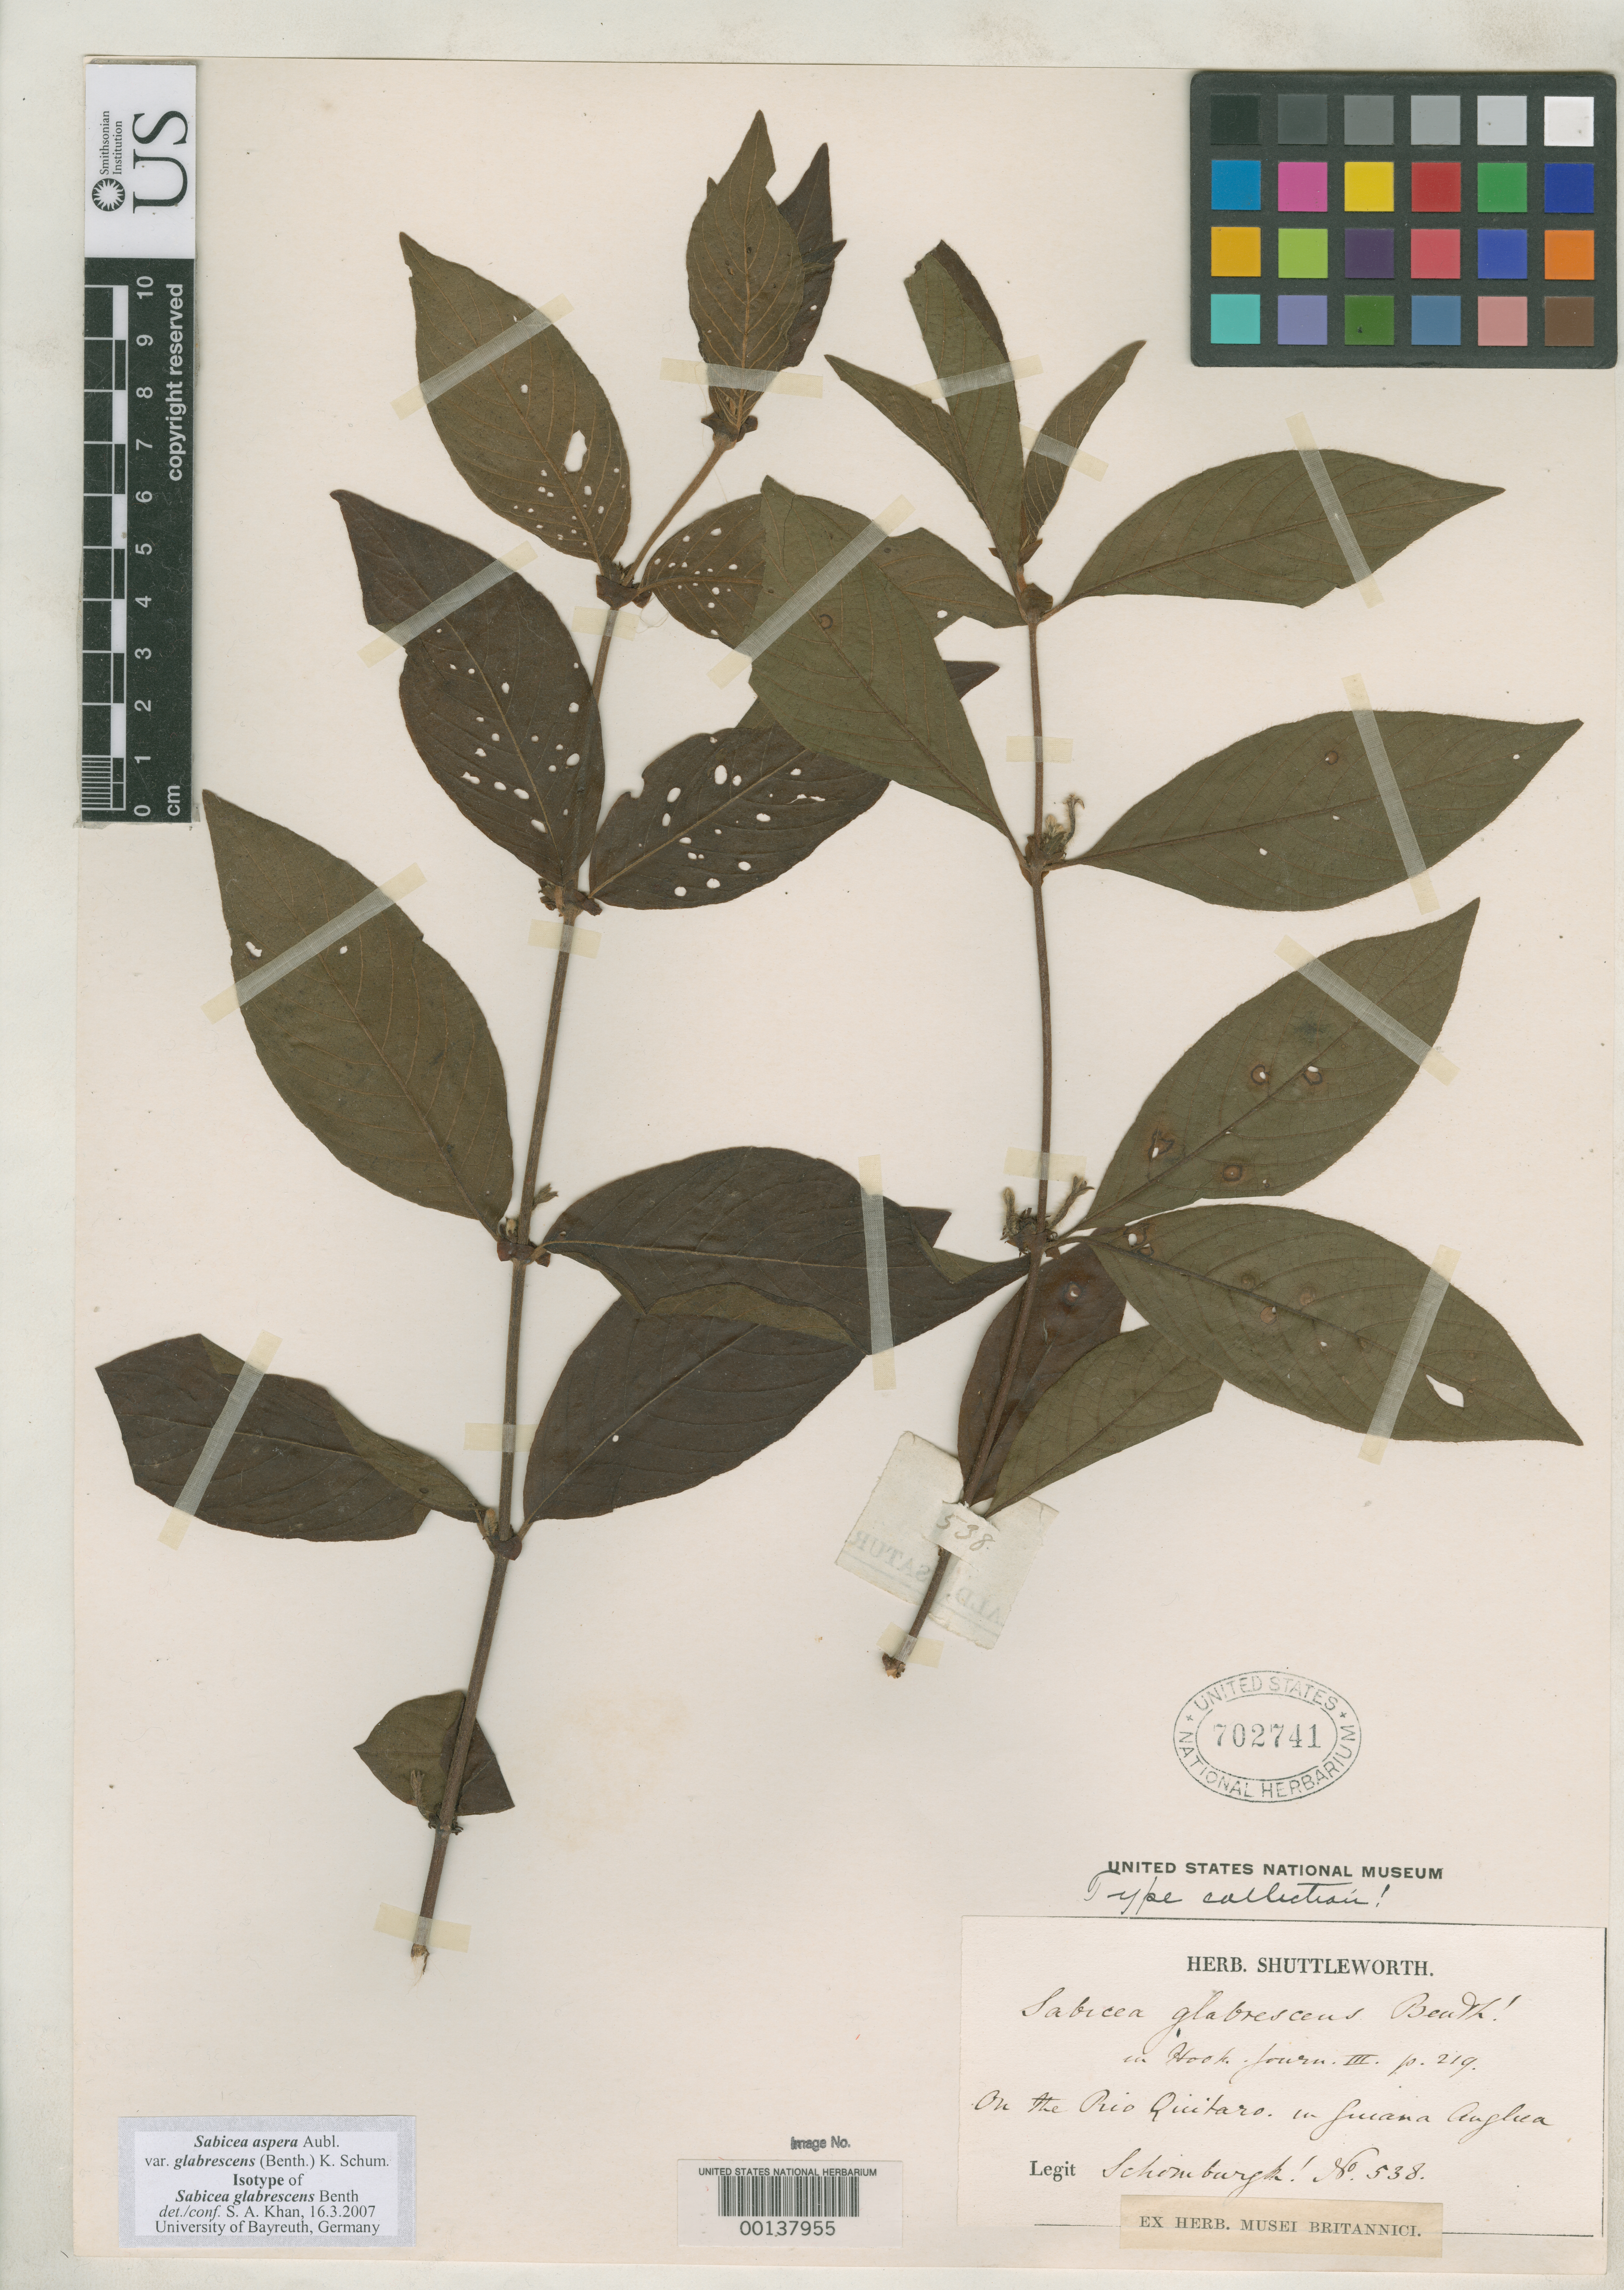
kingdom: Plantae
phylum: Tracheophyta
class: Magnoliopsida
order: Gentianales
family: Rubiaceae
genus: Sabicea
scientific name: Sabicea glabrescens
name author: Benth.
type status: Isotype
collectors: M. R. Schomburgk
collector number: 538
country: Guyana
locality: Abandoned Indian settlements on Rio Quitaro.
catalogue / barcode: US 702741